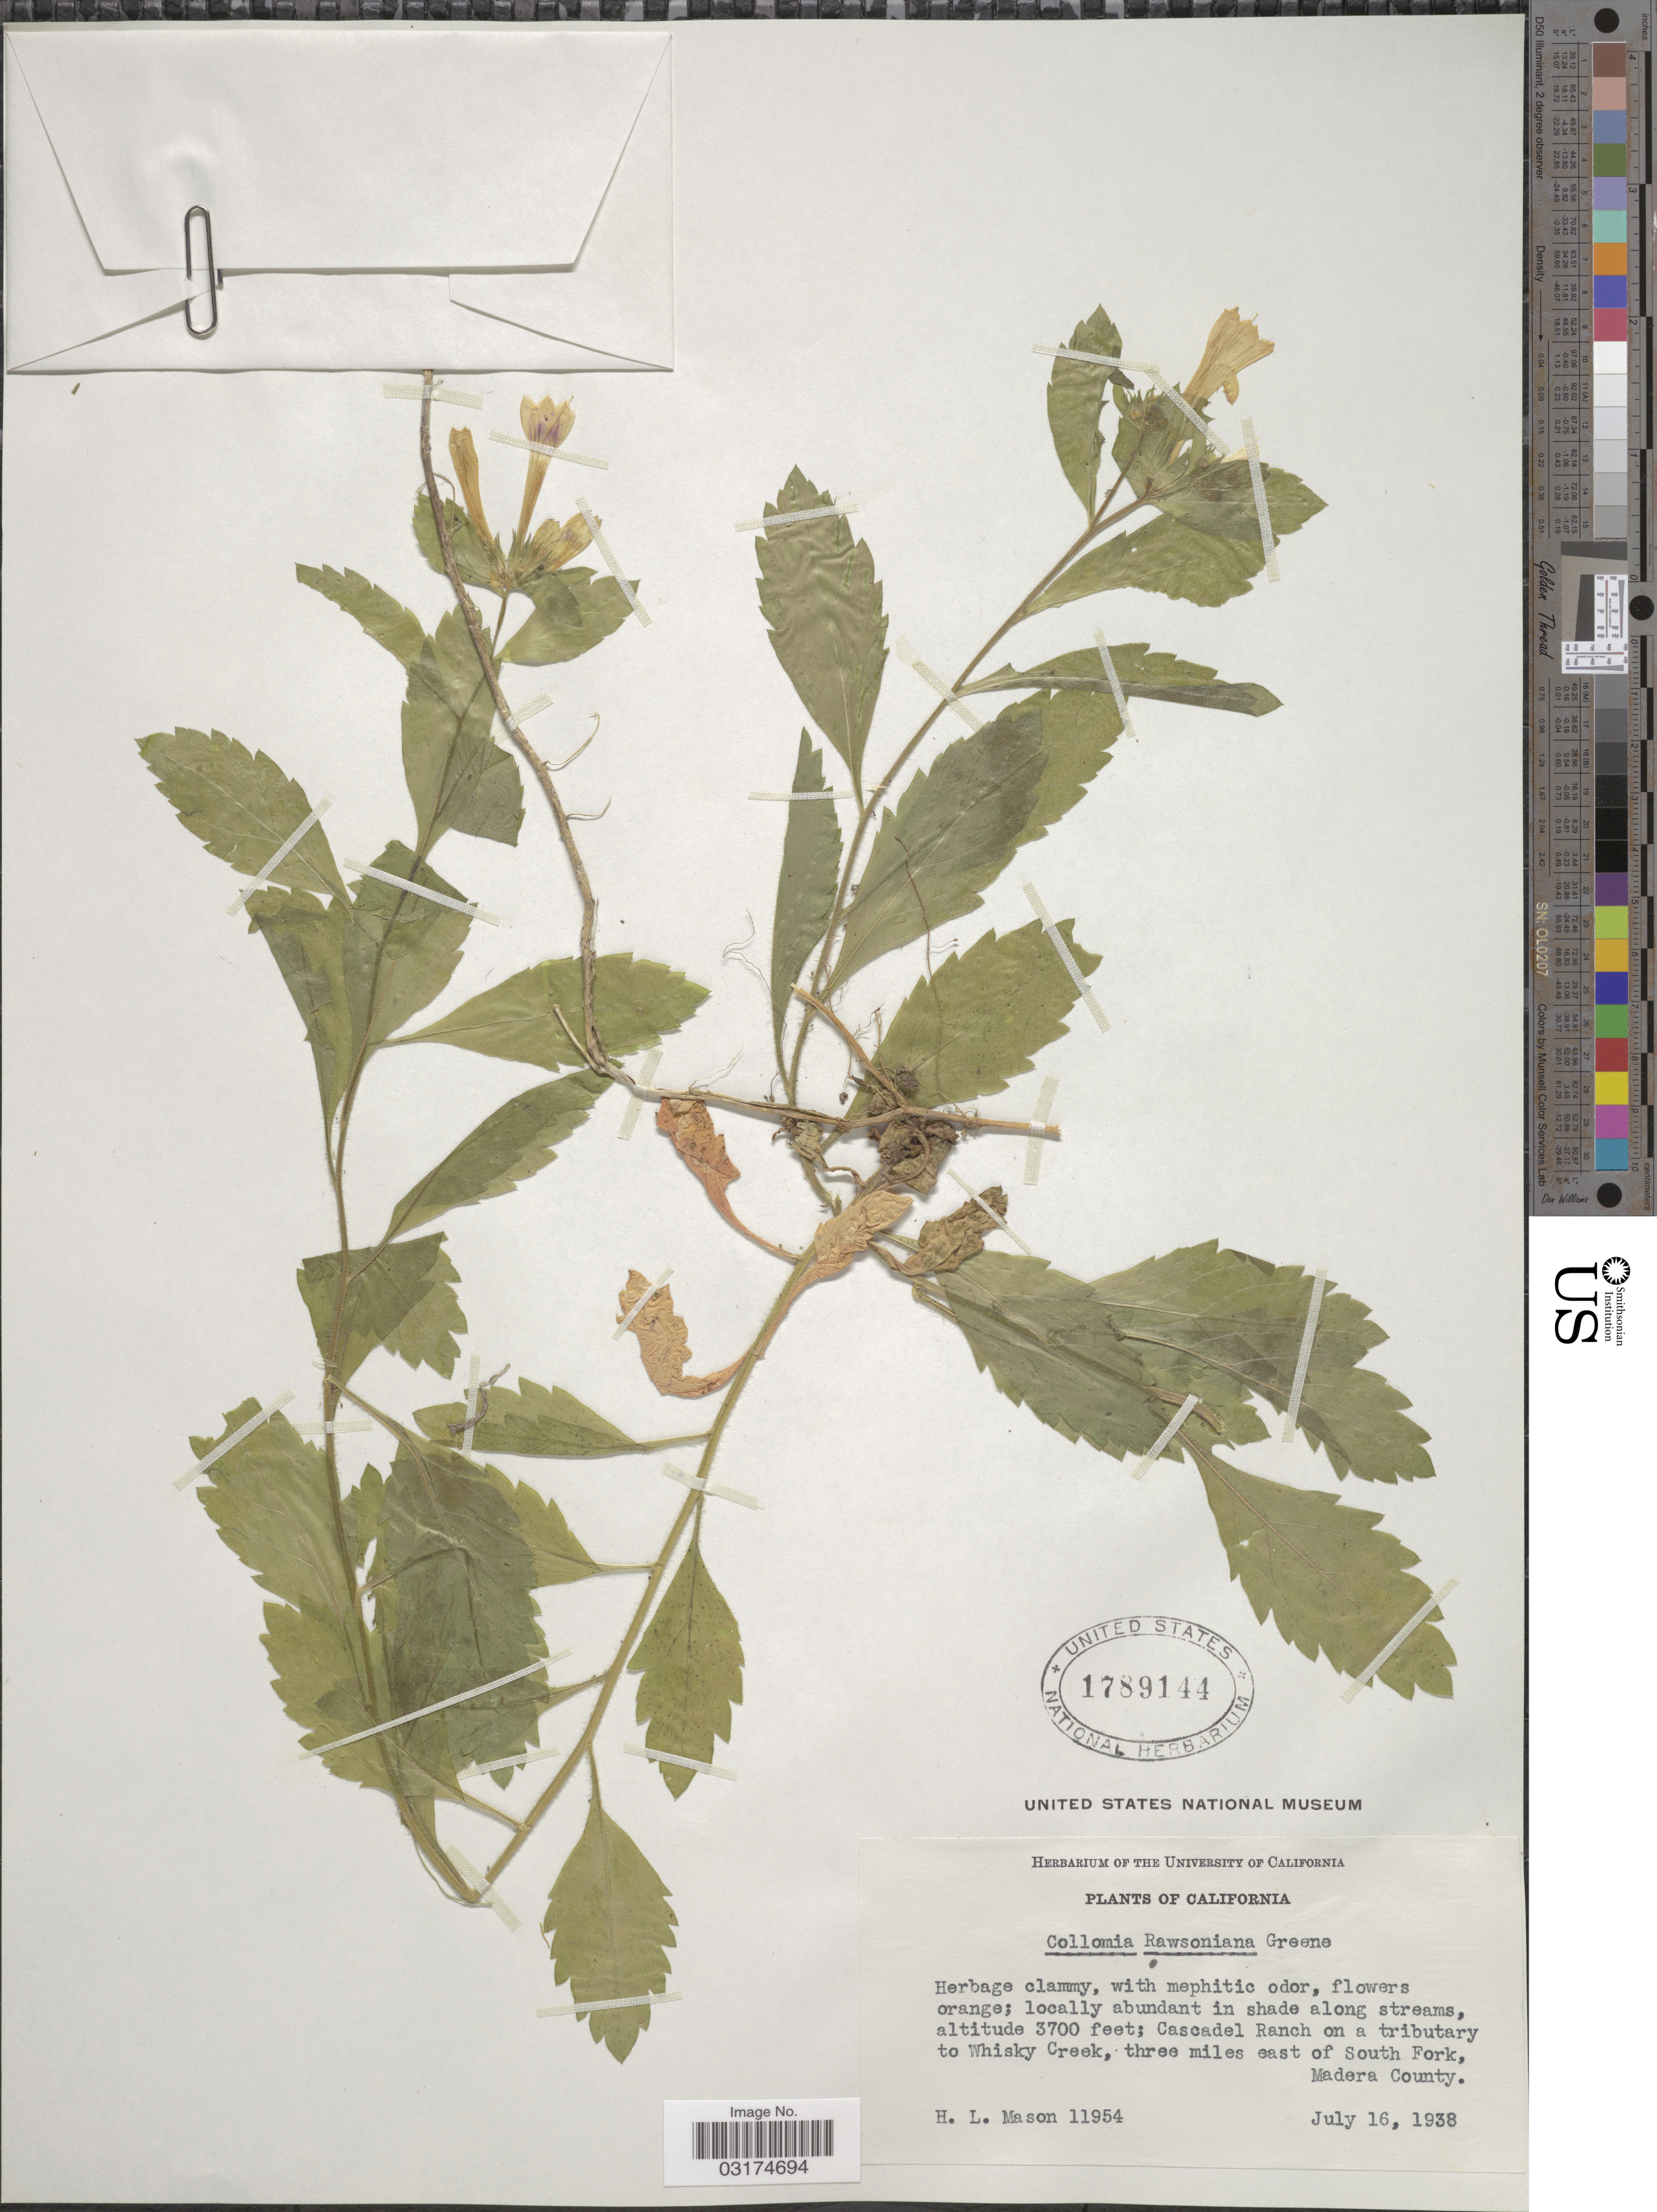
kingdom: Plantae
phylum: Tracheophyta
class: Magnoliopsida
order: Ericales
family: Polemoniaceae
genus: Collomia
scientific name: Collomia rawsoniana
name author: S.W. Greene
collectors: H. L. Mason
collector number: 11954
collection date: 1938-07-16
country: United States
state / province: California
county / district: Madera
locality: Cascadel Ranch on a tributary to Whiskey Creek, three miles east of South, Madera County.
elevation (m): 1128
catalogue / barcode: US 1789144